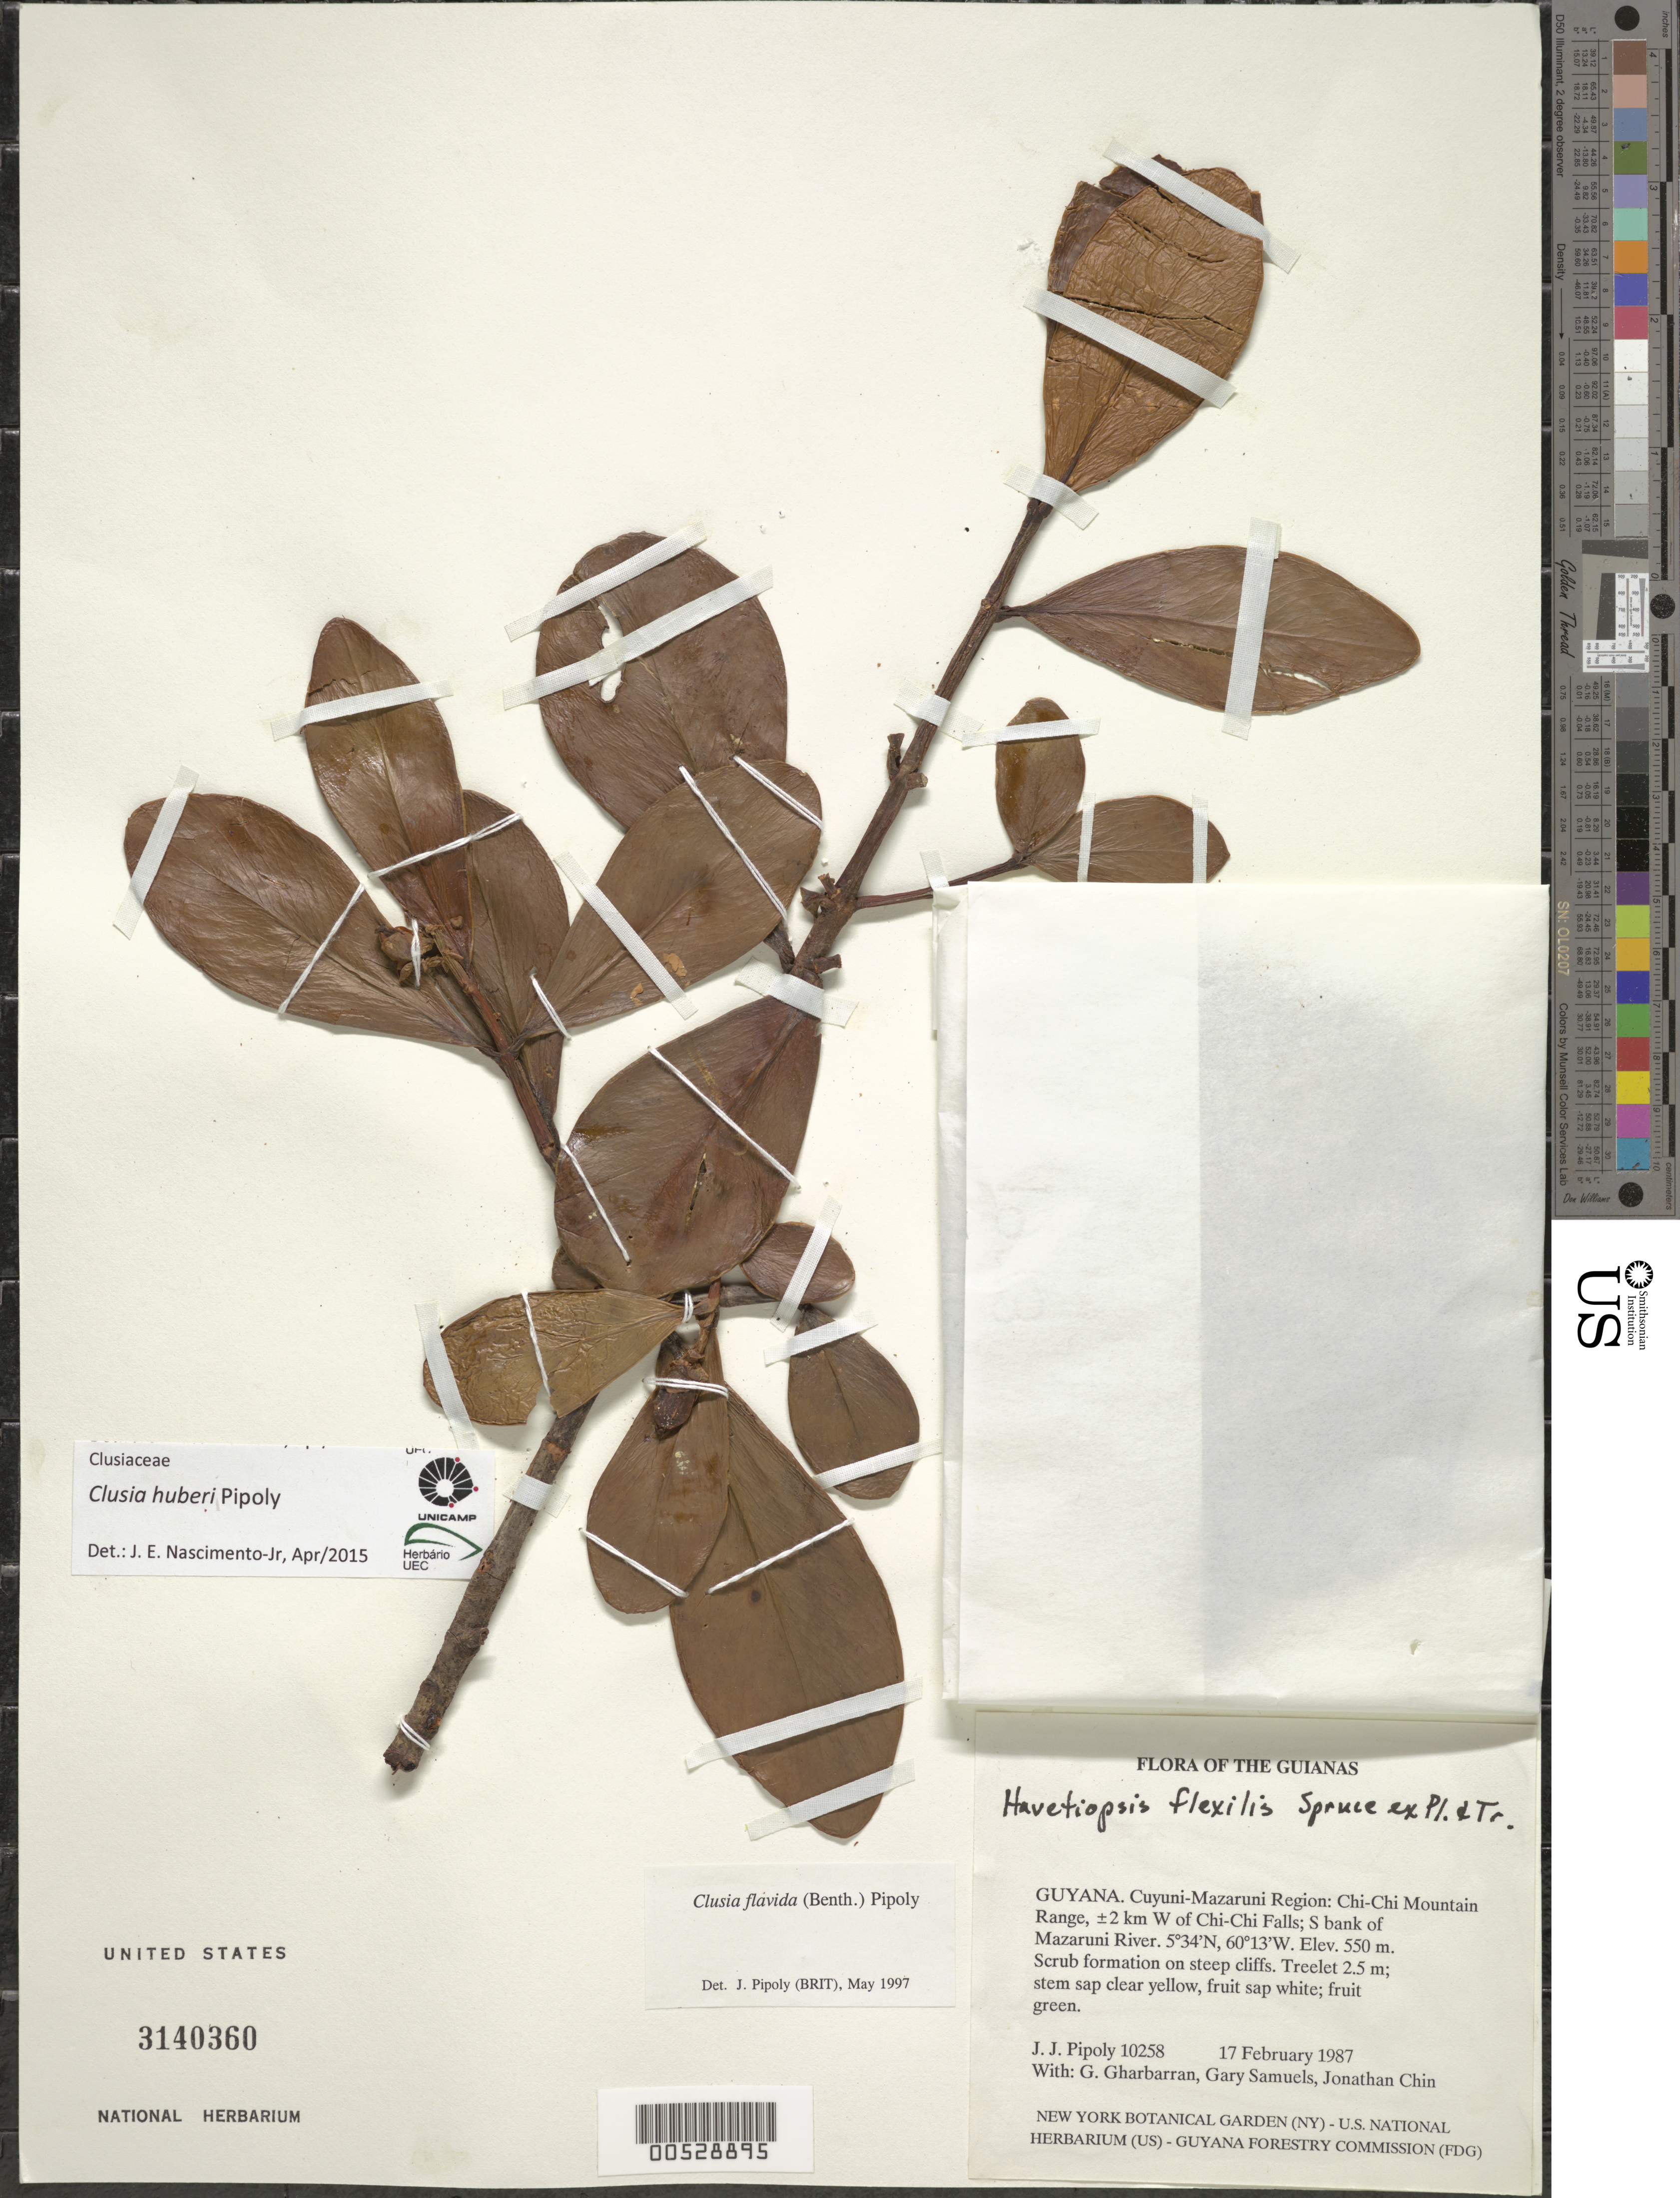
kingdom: Plantae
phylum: Tracheophyta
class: Magnoliopsida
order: Malpighiales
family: Clusiaceae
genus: Clusia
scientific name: Clusia huberi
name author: Pipoly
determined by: Nascimento, Jose E., Jr.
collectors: J. J. Pipoly, G. Gharbarran, G. Samuels & J. Chin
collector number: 10258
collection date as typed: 17 February 1987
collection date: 1987-02-17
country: Guyana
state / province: Cuyuni-Mazaruni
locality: Chi-Chi Mountain Range, ±2 km W of Chi-Chi Falls; S bank of Mazaruni River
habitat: Scrub formation on steep cliffs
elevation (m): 550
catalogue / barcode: US 3140360